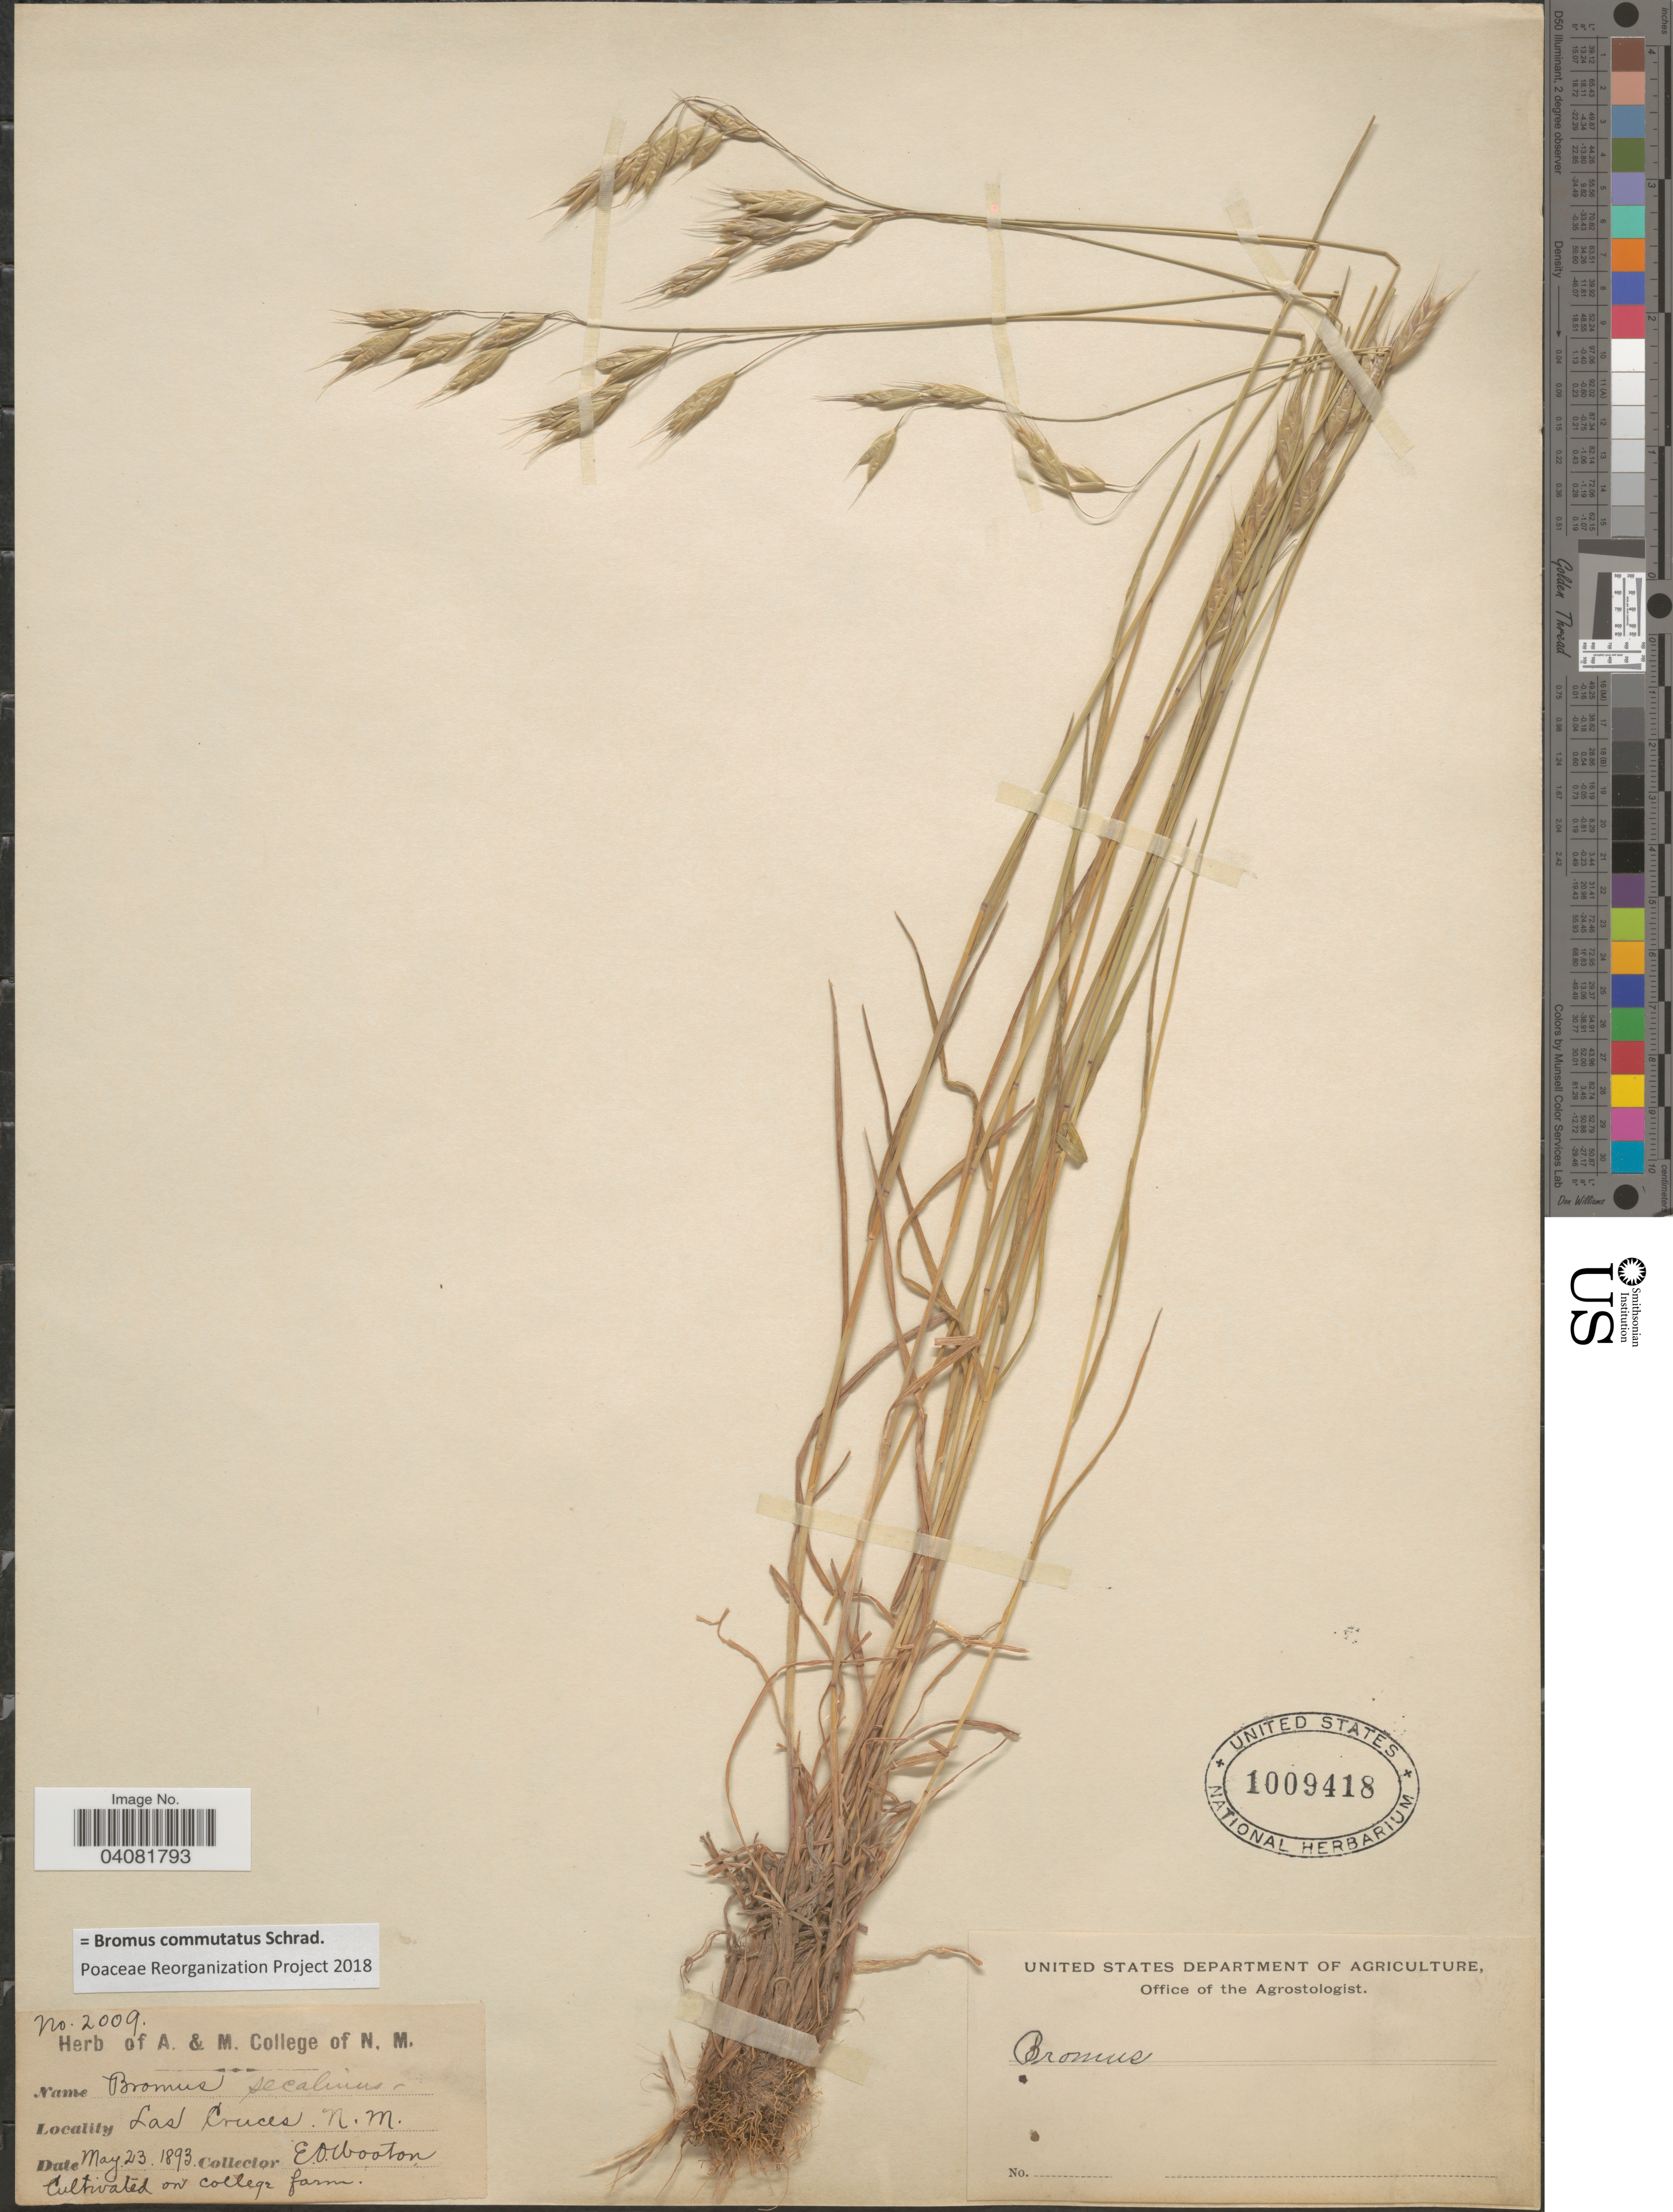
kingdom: Plantae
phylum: Tracheophyta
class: Liliopsida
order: Poales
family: Poaceae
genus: Bromus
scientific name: Bromus commutatus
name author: Schrad.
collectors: E. O. Wooton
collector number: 2009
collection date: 1893-05-23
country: United States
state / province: New Mexico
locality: Las Cruces. Cultivated on College farm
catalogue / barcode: US 1009418